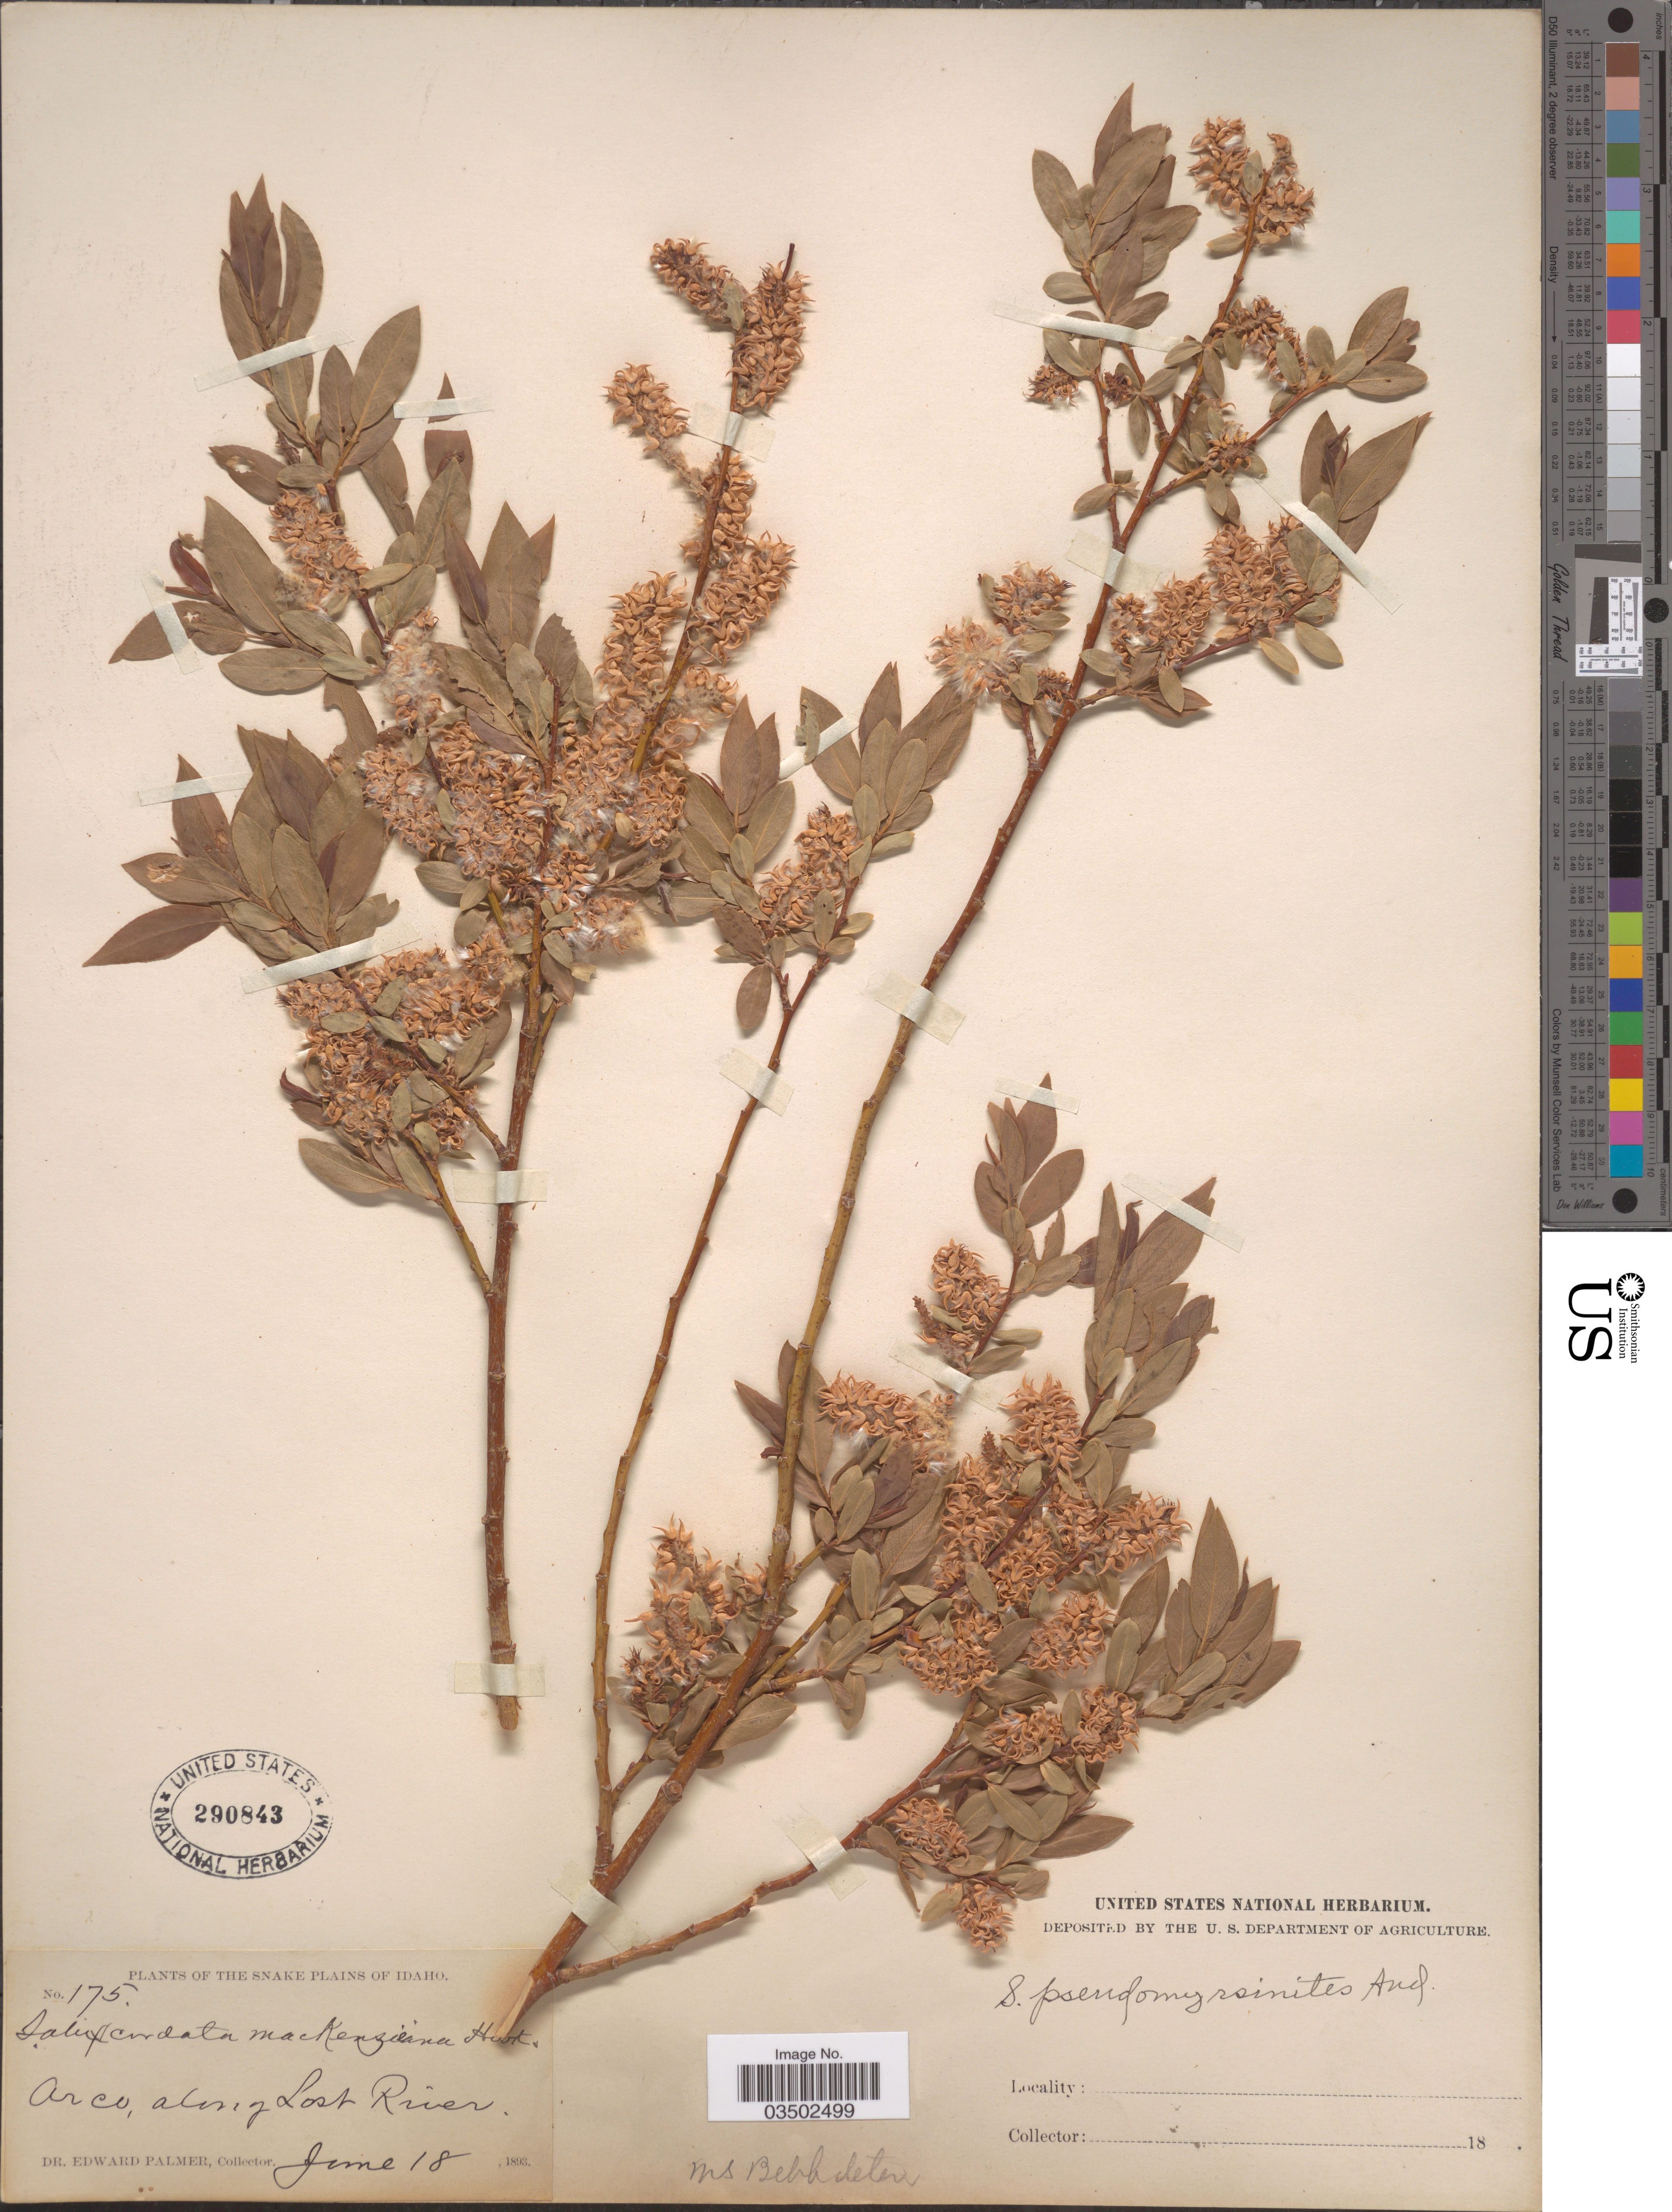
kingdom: Plantae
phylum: Tracheophyta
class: Magnoliopsida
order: Malpighiales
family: Salicaceae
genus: Salix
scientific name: Salix pseudocordata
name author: (Andersson) Andersson ex Rydb.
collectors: E. Palmer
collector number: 175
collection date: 1893-06-18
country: United States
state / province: Idaho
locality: The Snake Plains. Arco, along Lost River.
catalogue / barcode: US 290843